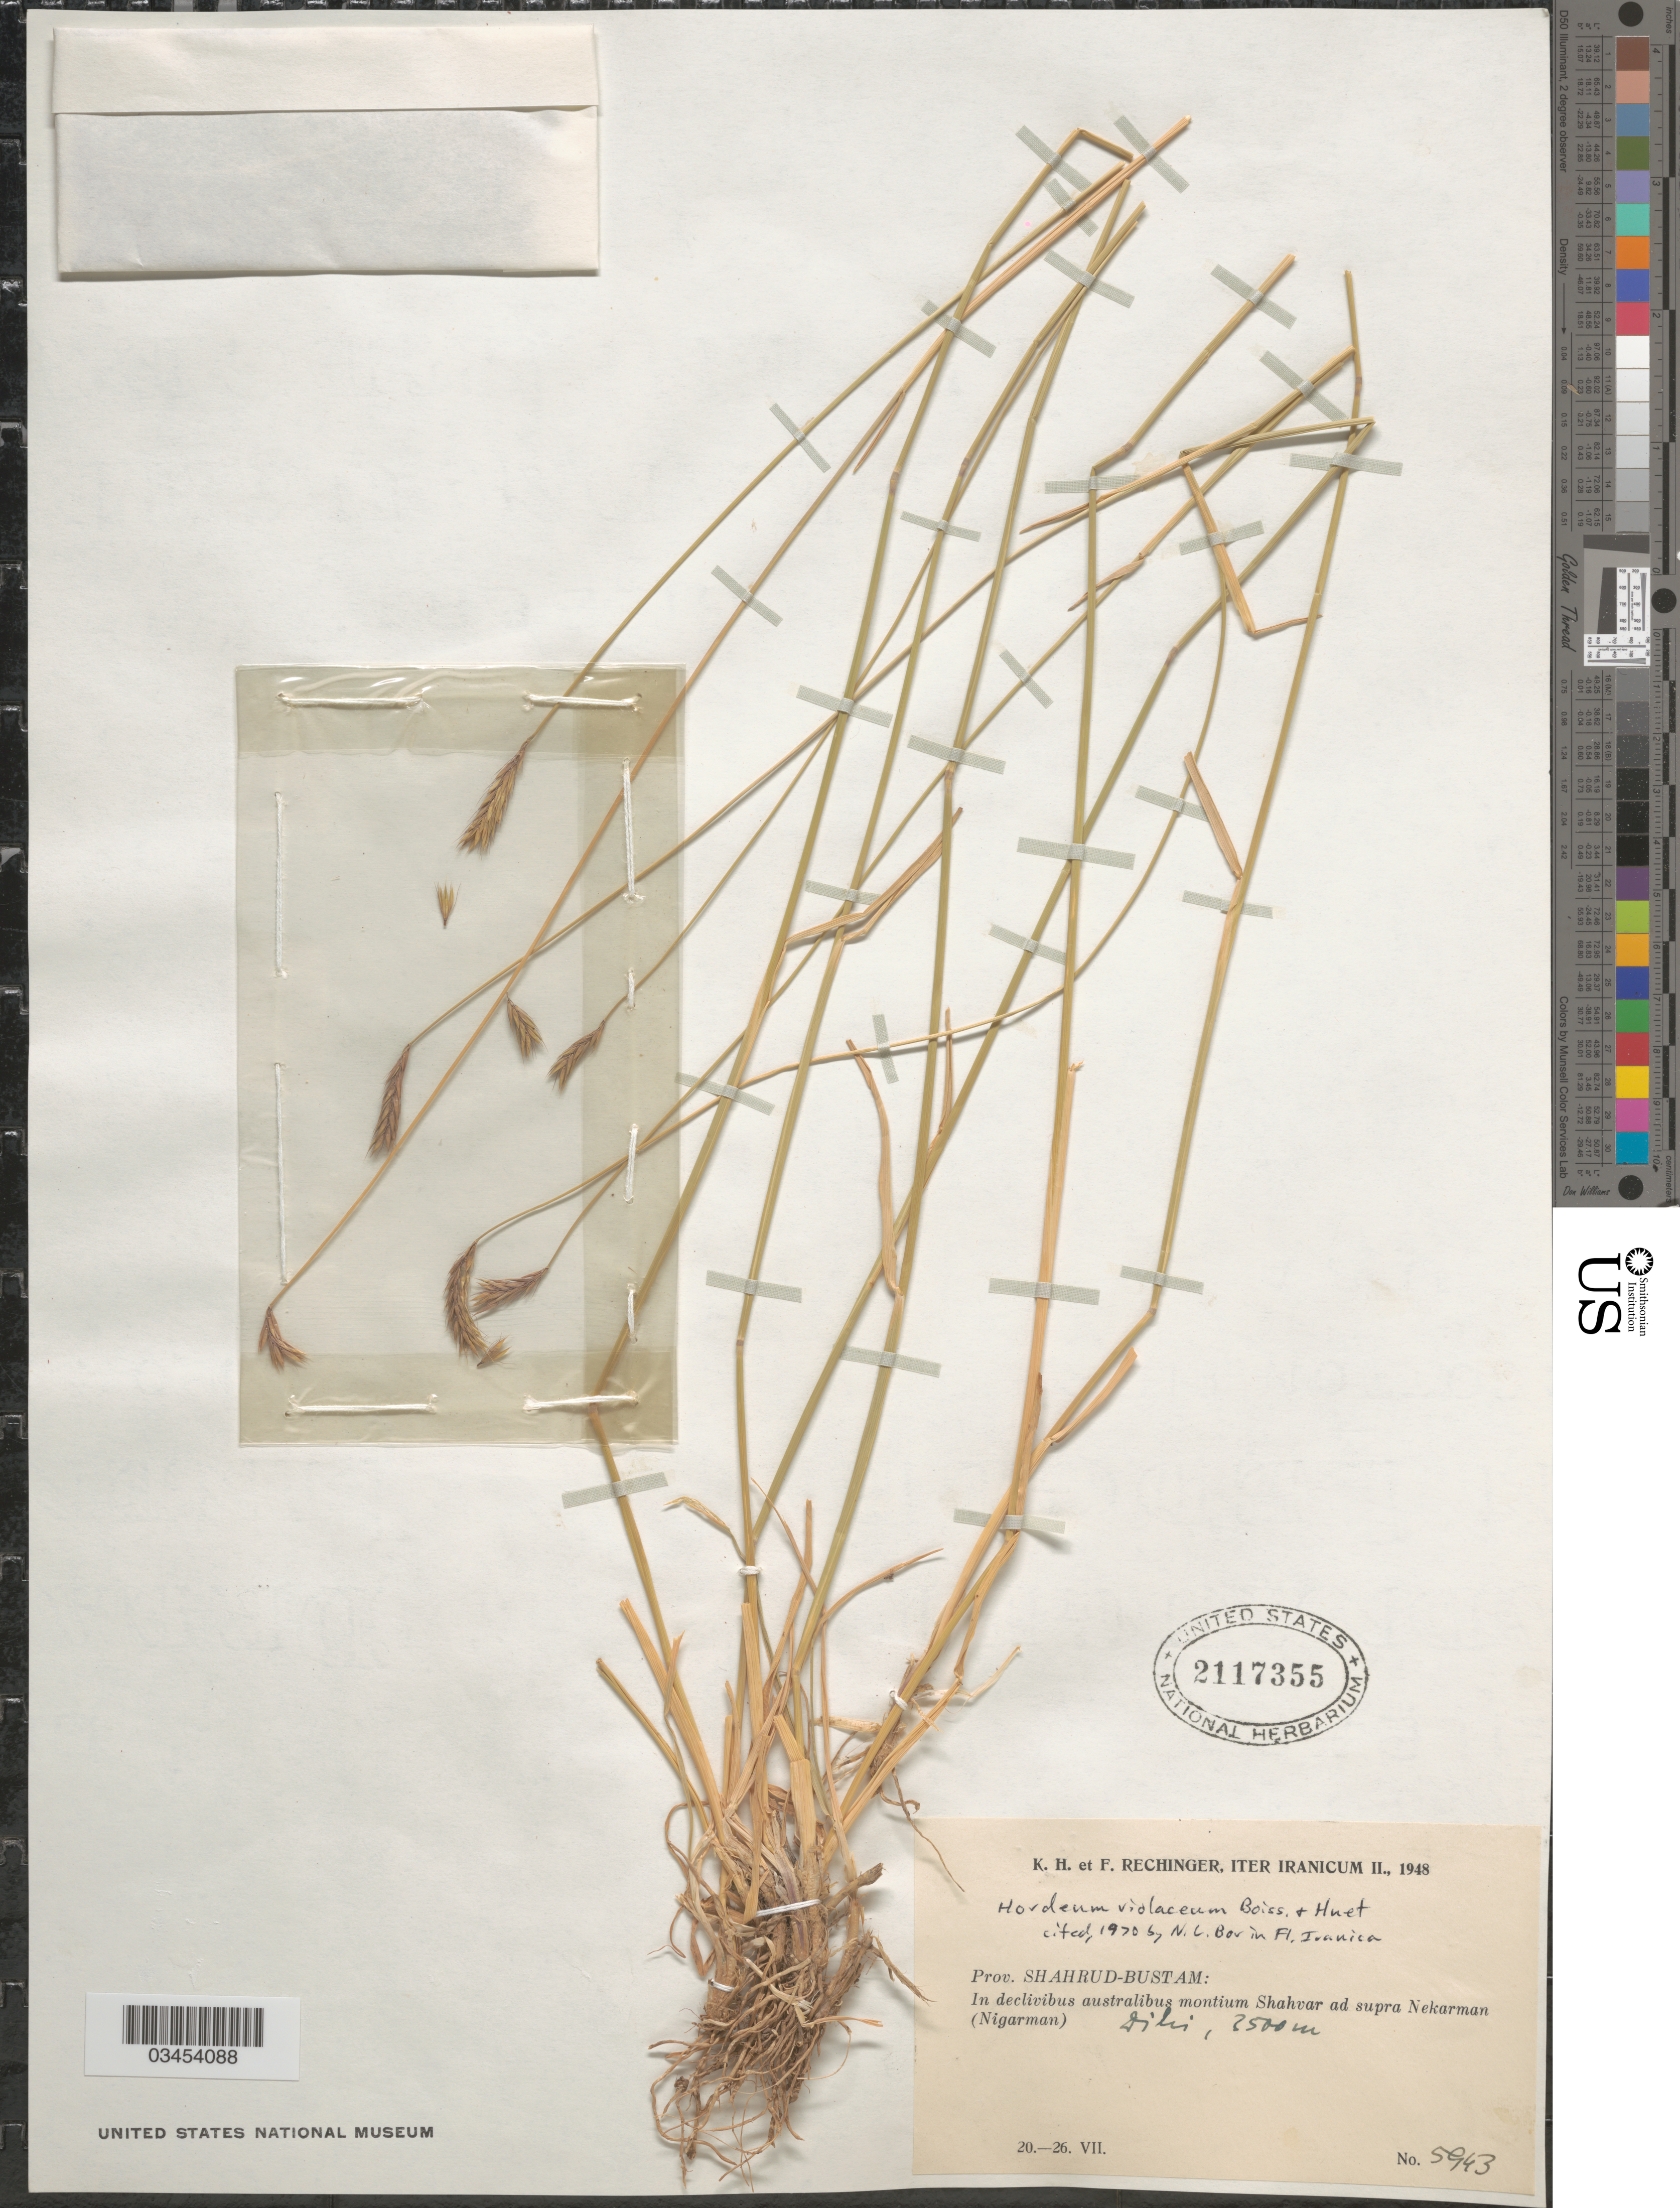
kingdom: Plantae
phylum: Tracheophyta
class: Liliopsida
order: Poales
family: Poaceae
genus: Hordeum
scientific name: Hordeum brevisubulatum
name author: (Trin.) Link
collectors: K. H. Rechinger & F. Rechinger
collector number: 5943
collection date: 1948-07-20/1948-07-26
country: Iran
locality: Iter Iranicum II., 1948. Prov. Shahrud-Bustam: In declivibus australibus montium Shahvar ad supra Nekarman (Nigarman). Dilci [interpreted].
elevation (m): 2500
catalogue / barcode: US 2117355